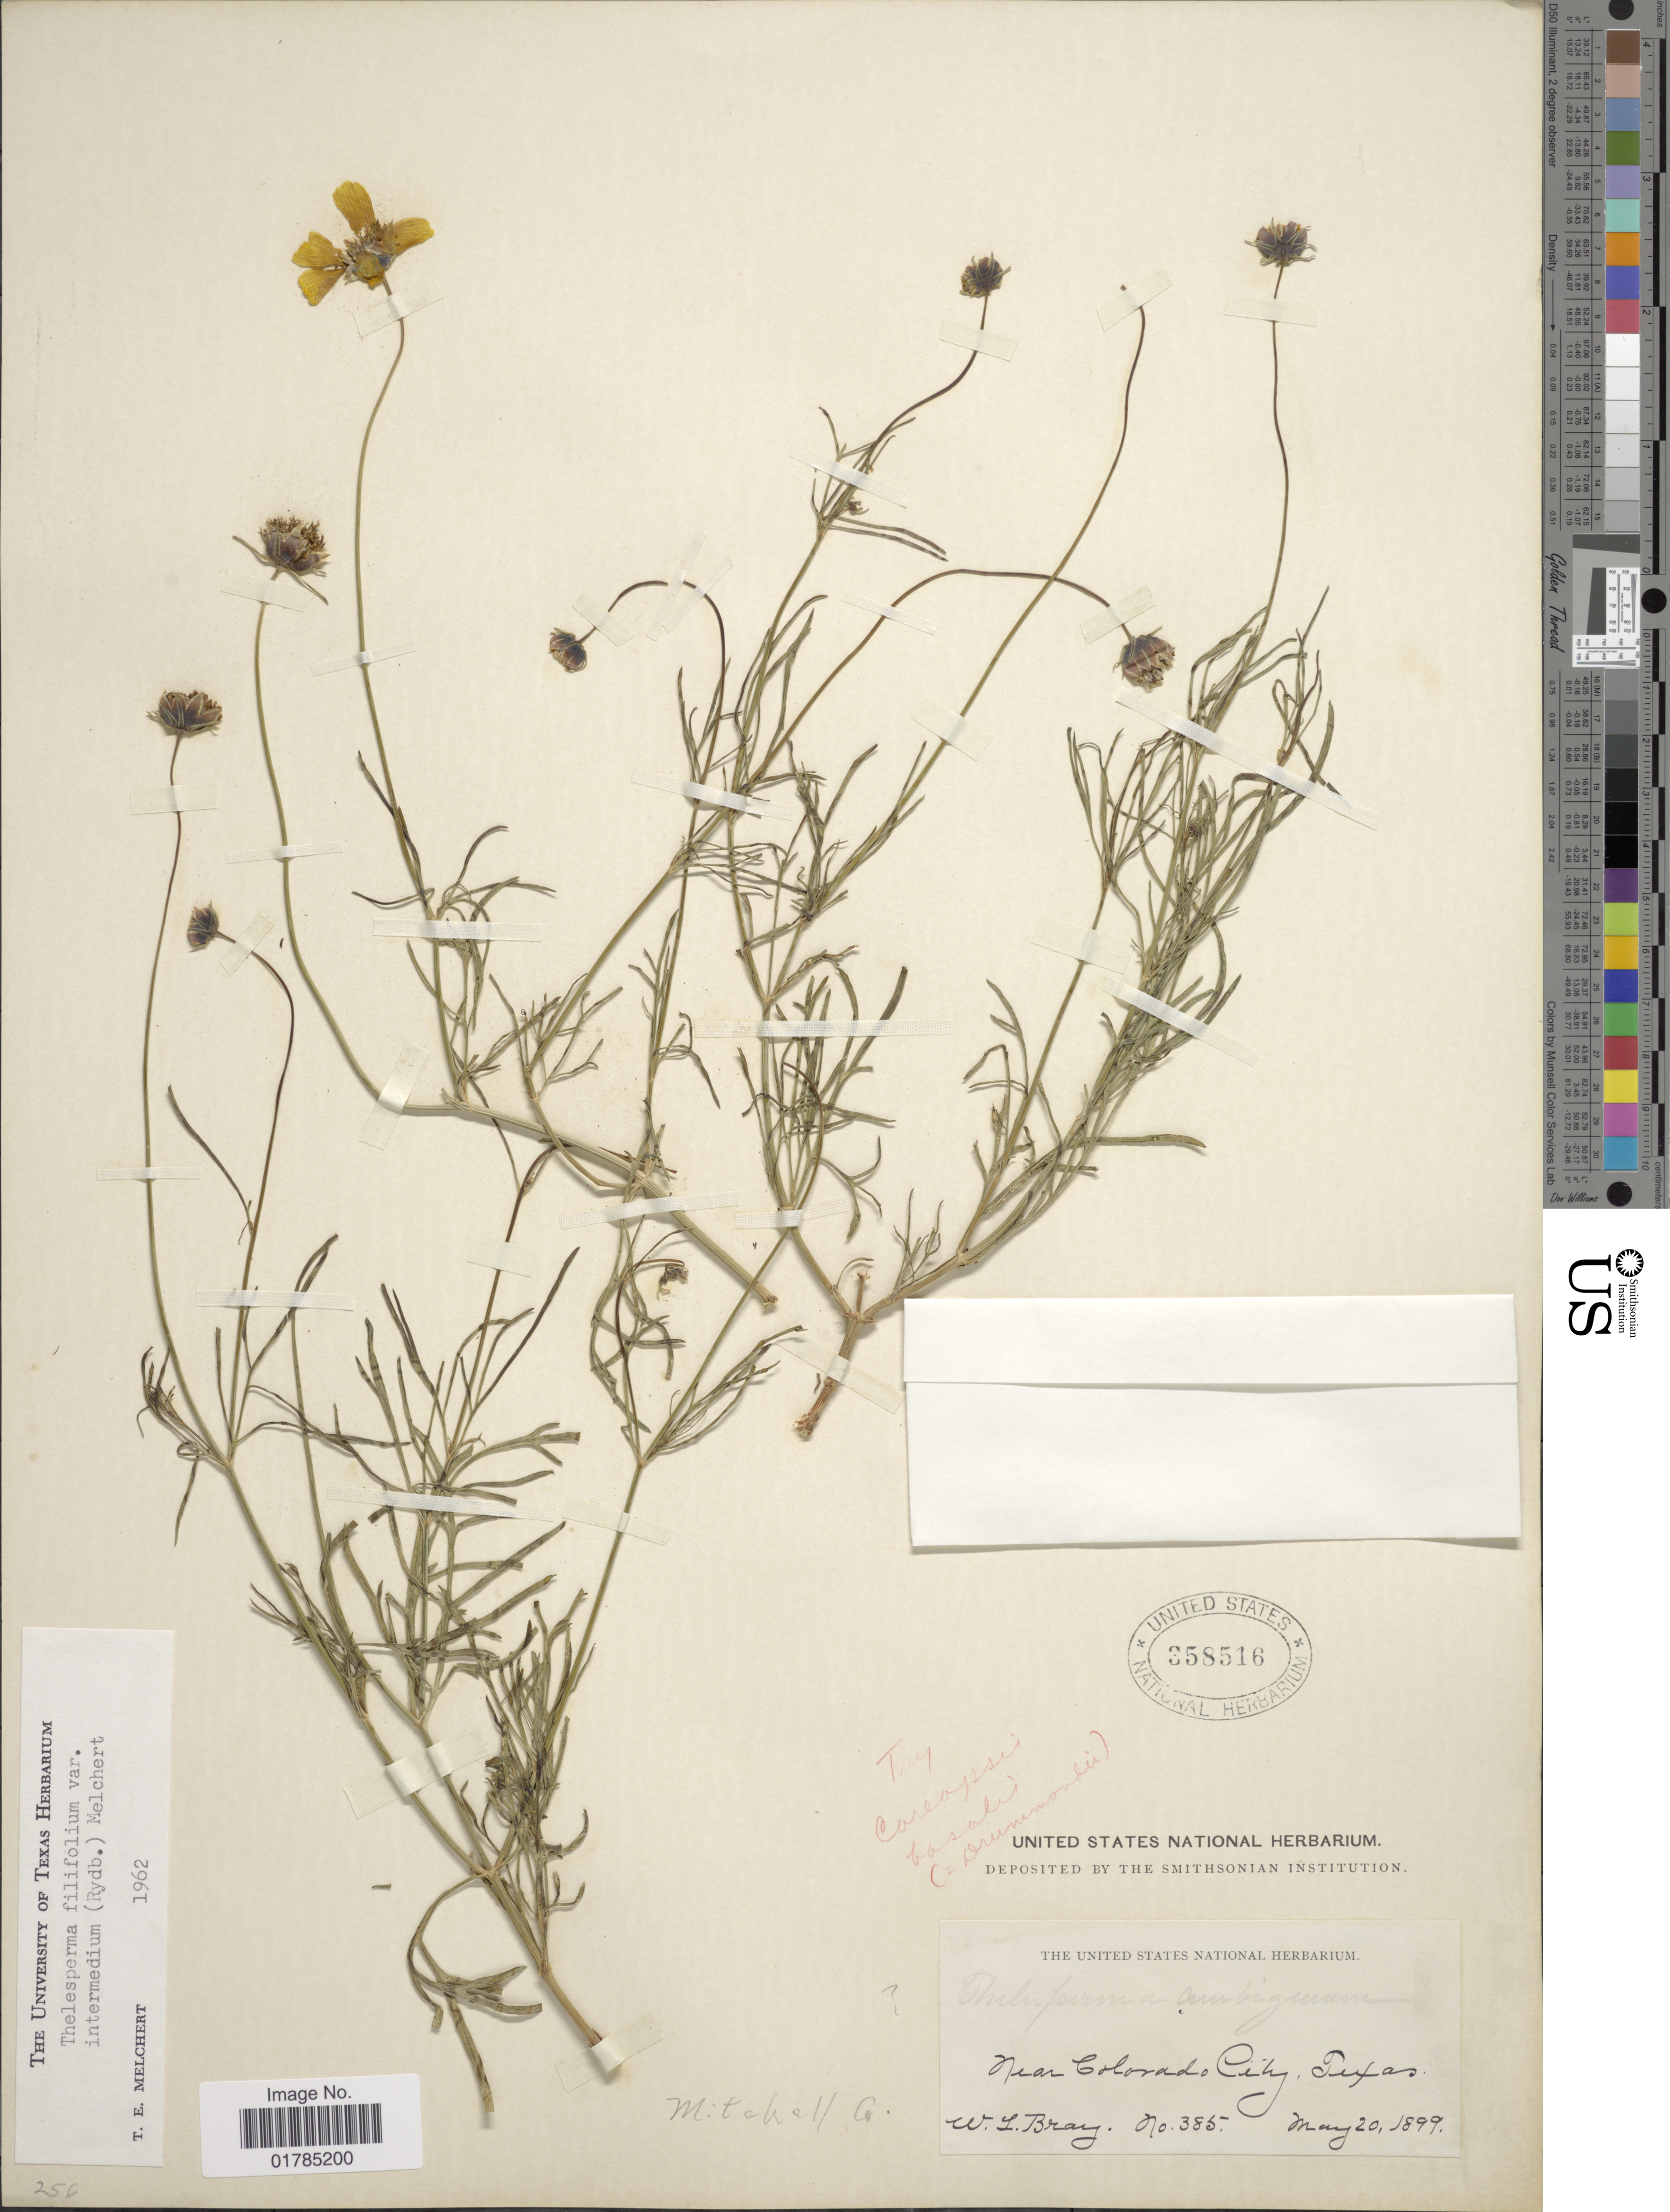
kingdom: Plantae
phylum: Tracheophyta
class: Magnoliopsida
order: Asterales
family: Asteraceae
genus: Thelesperma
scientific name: Thelesperma filifolium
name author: (Hook.) A. Gray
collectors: W. L. Bray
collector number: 385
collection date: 1899-05-20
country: United States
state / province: Texas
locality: Near Colorado City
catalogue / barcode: US 358516